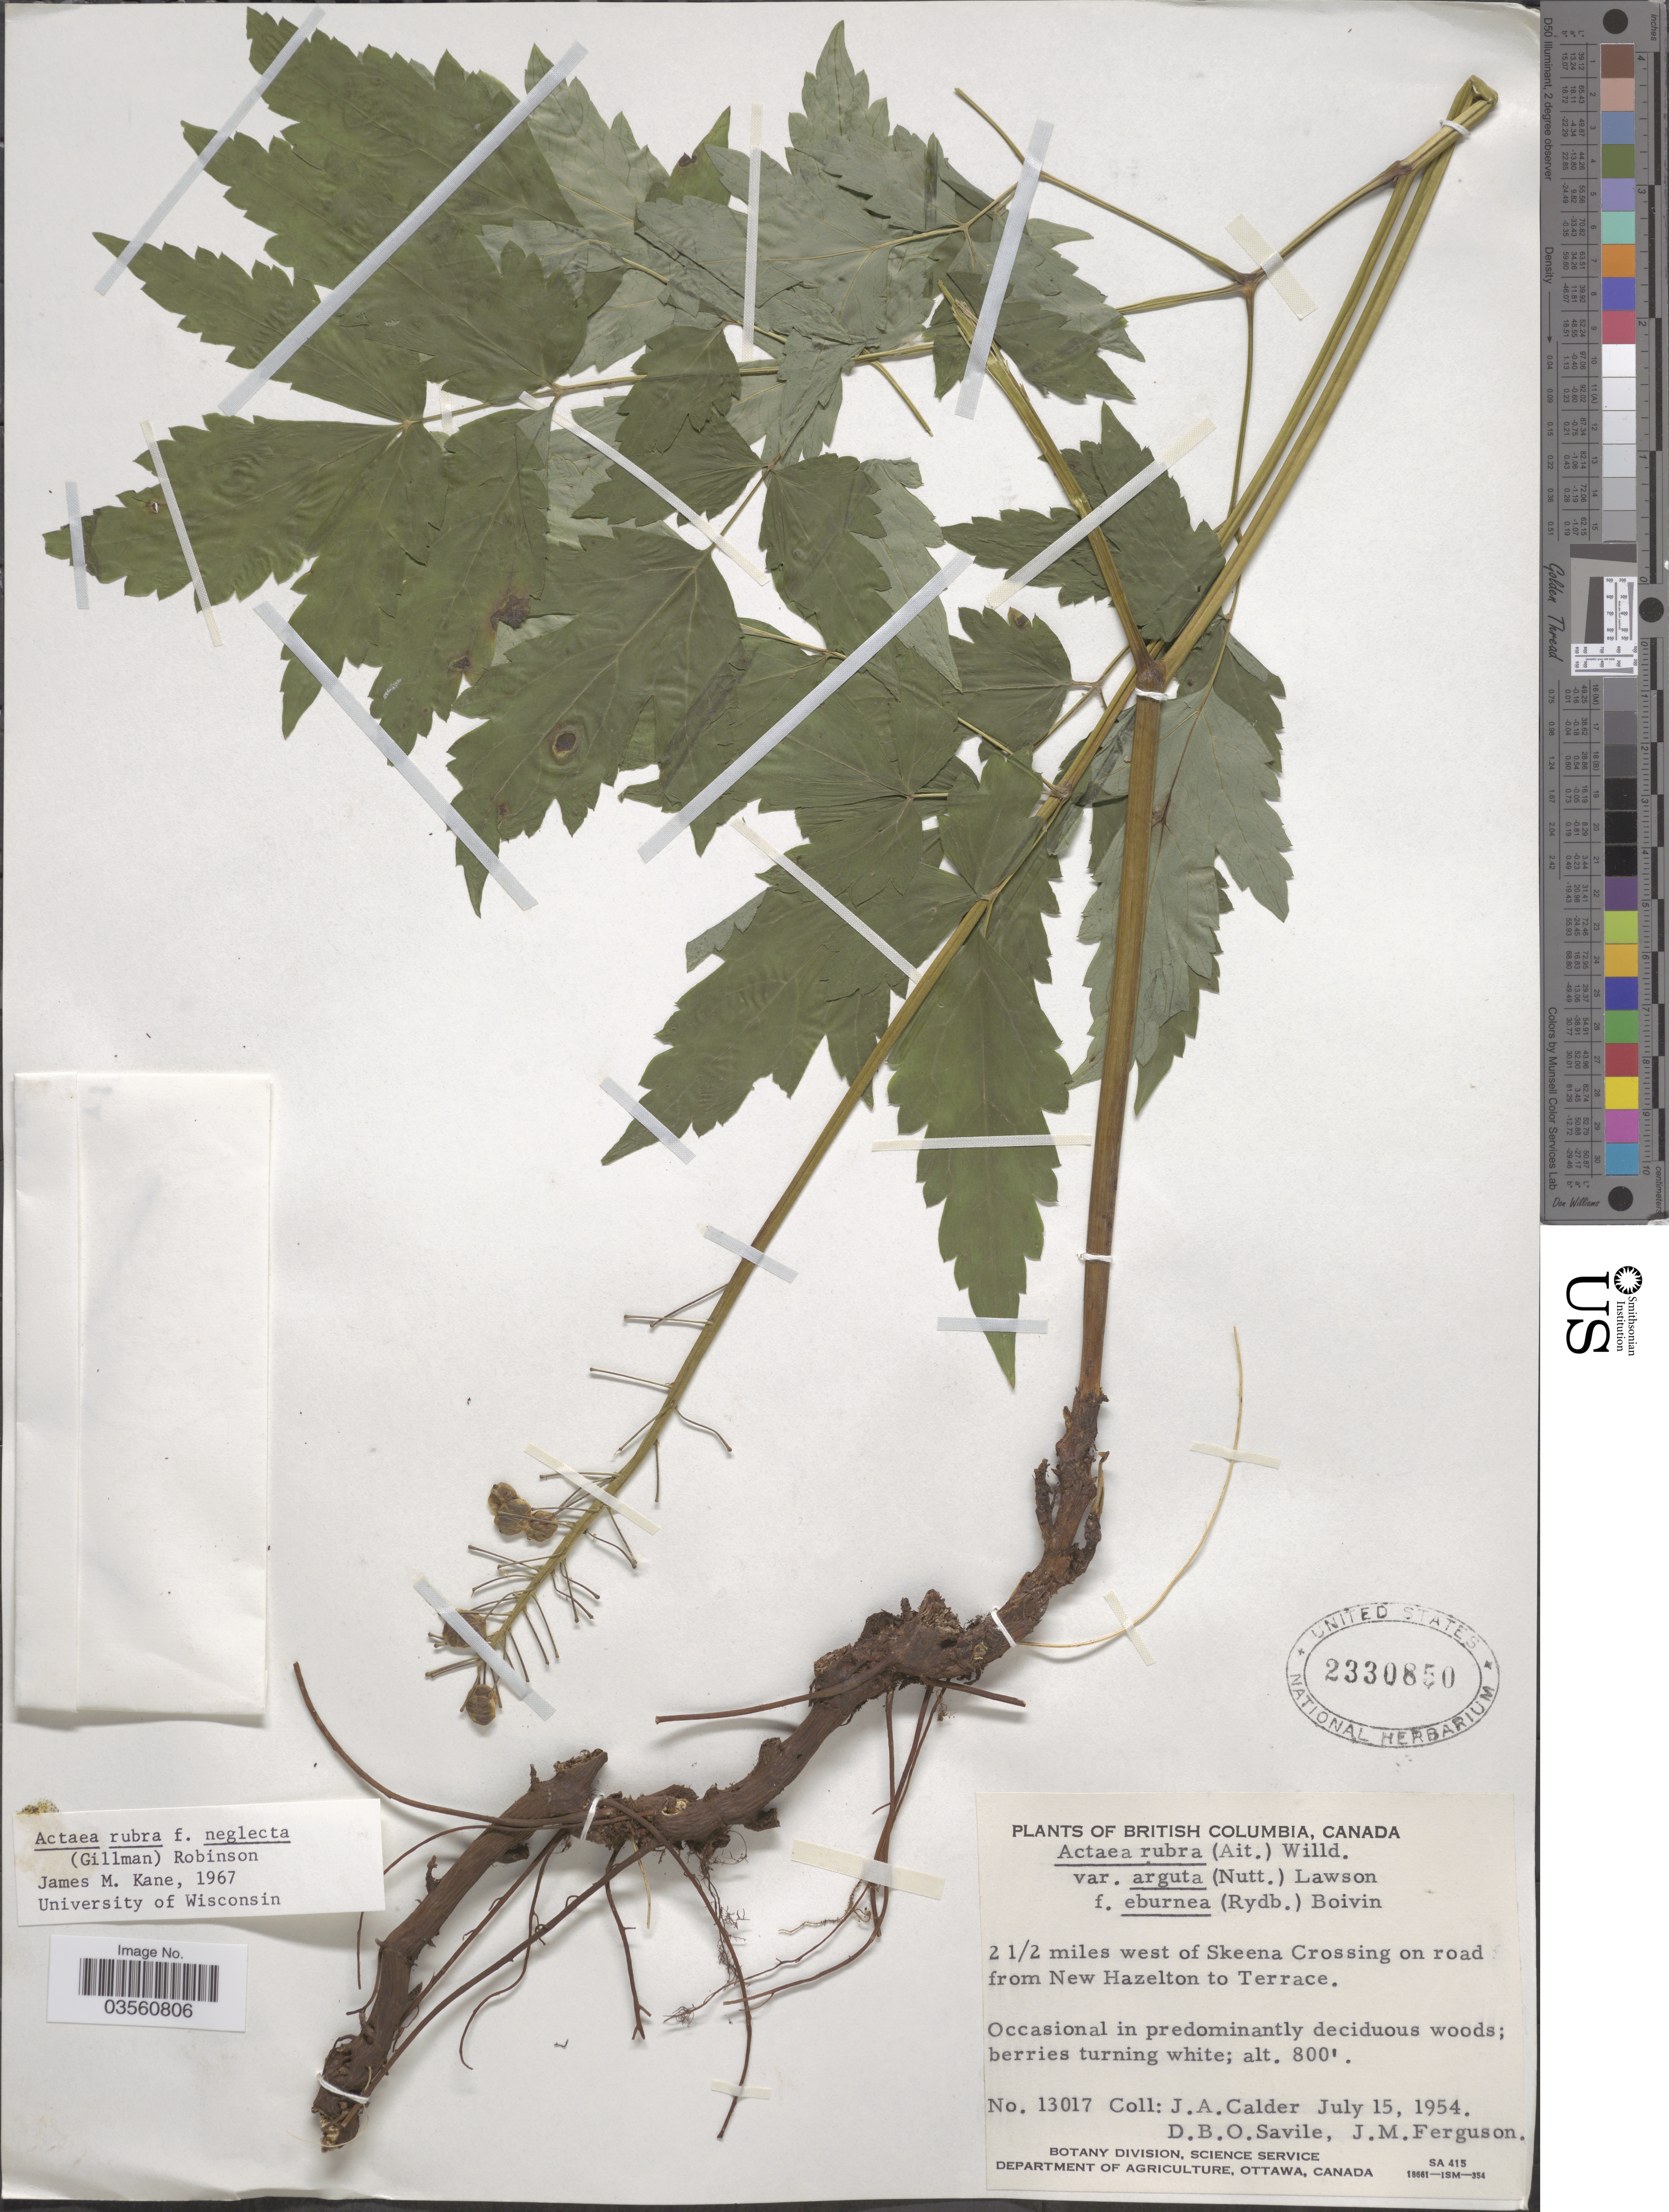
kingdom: Plantae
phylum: Tracheophyta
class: Magnoliopsida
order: Ranunculales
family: Ranunculaceae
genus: Actaea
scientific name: Actaea rubra f. neglecta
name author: (Gillman) B.L. Rob.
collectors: J. A. Calder, D. Savile & J. M. Ferguson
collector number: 13017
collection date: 1954-07-15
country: Canada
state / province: British Columbia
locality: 2 1/2 miles west of Skeena Crossing on road from New Hazelton to Terrace.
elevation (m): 244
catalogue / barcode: US 2330850